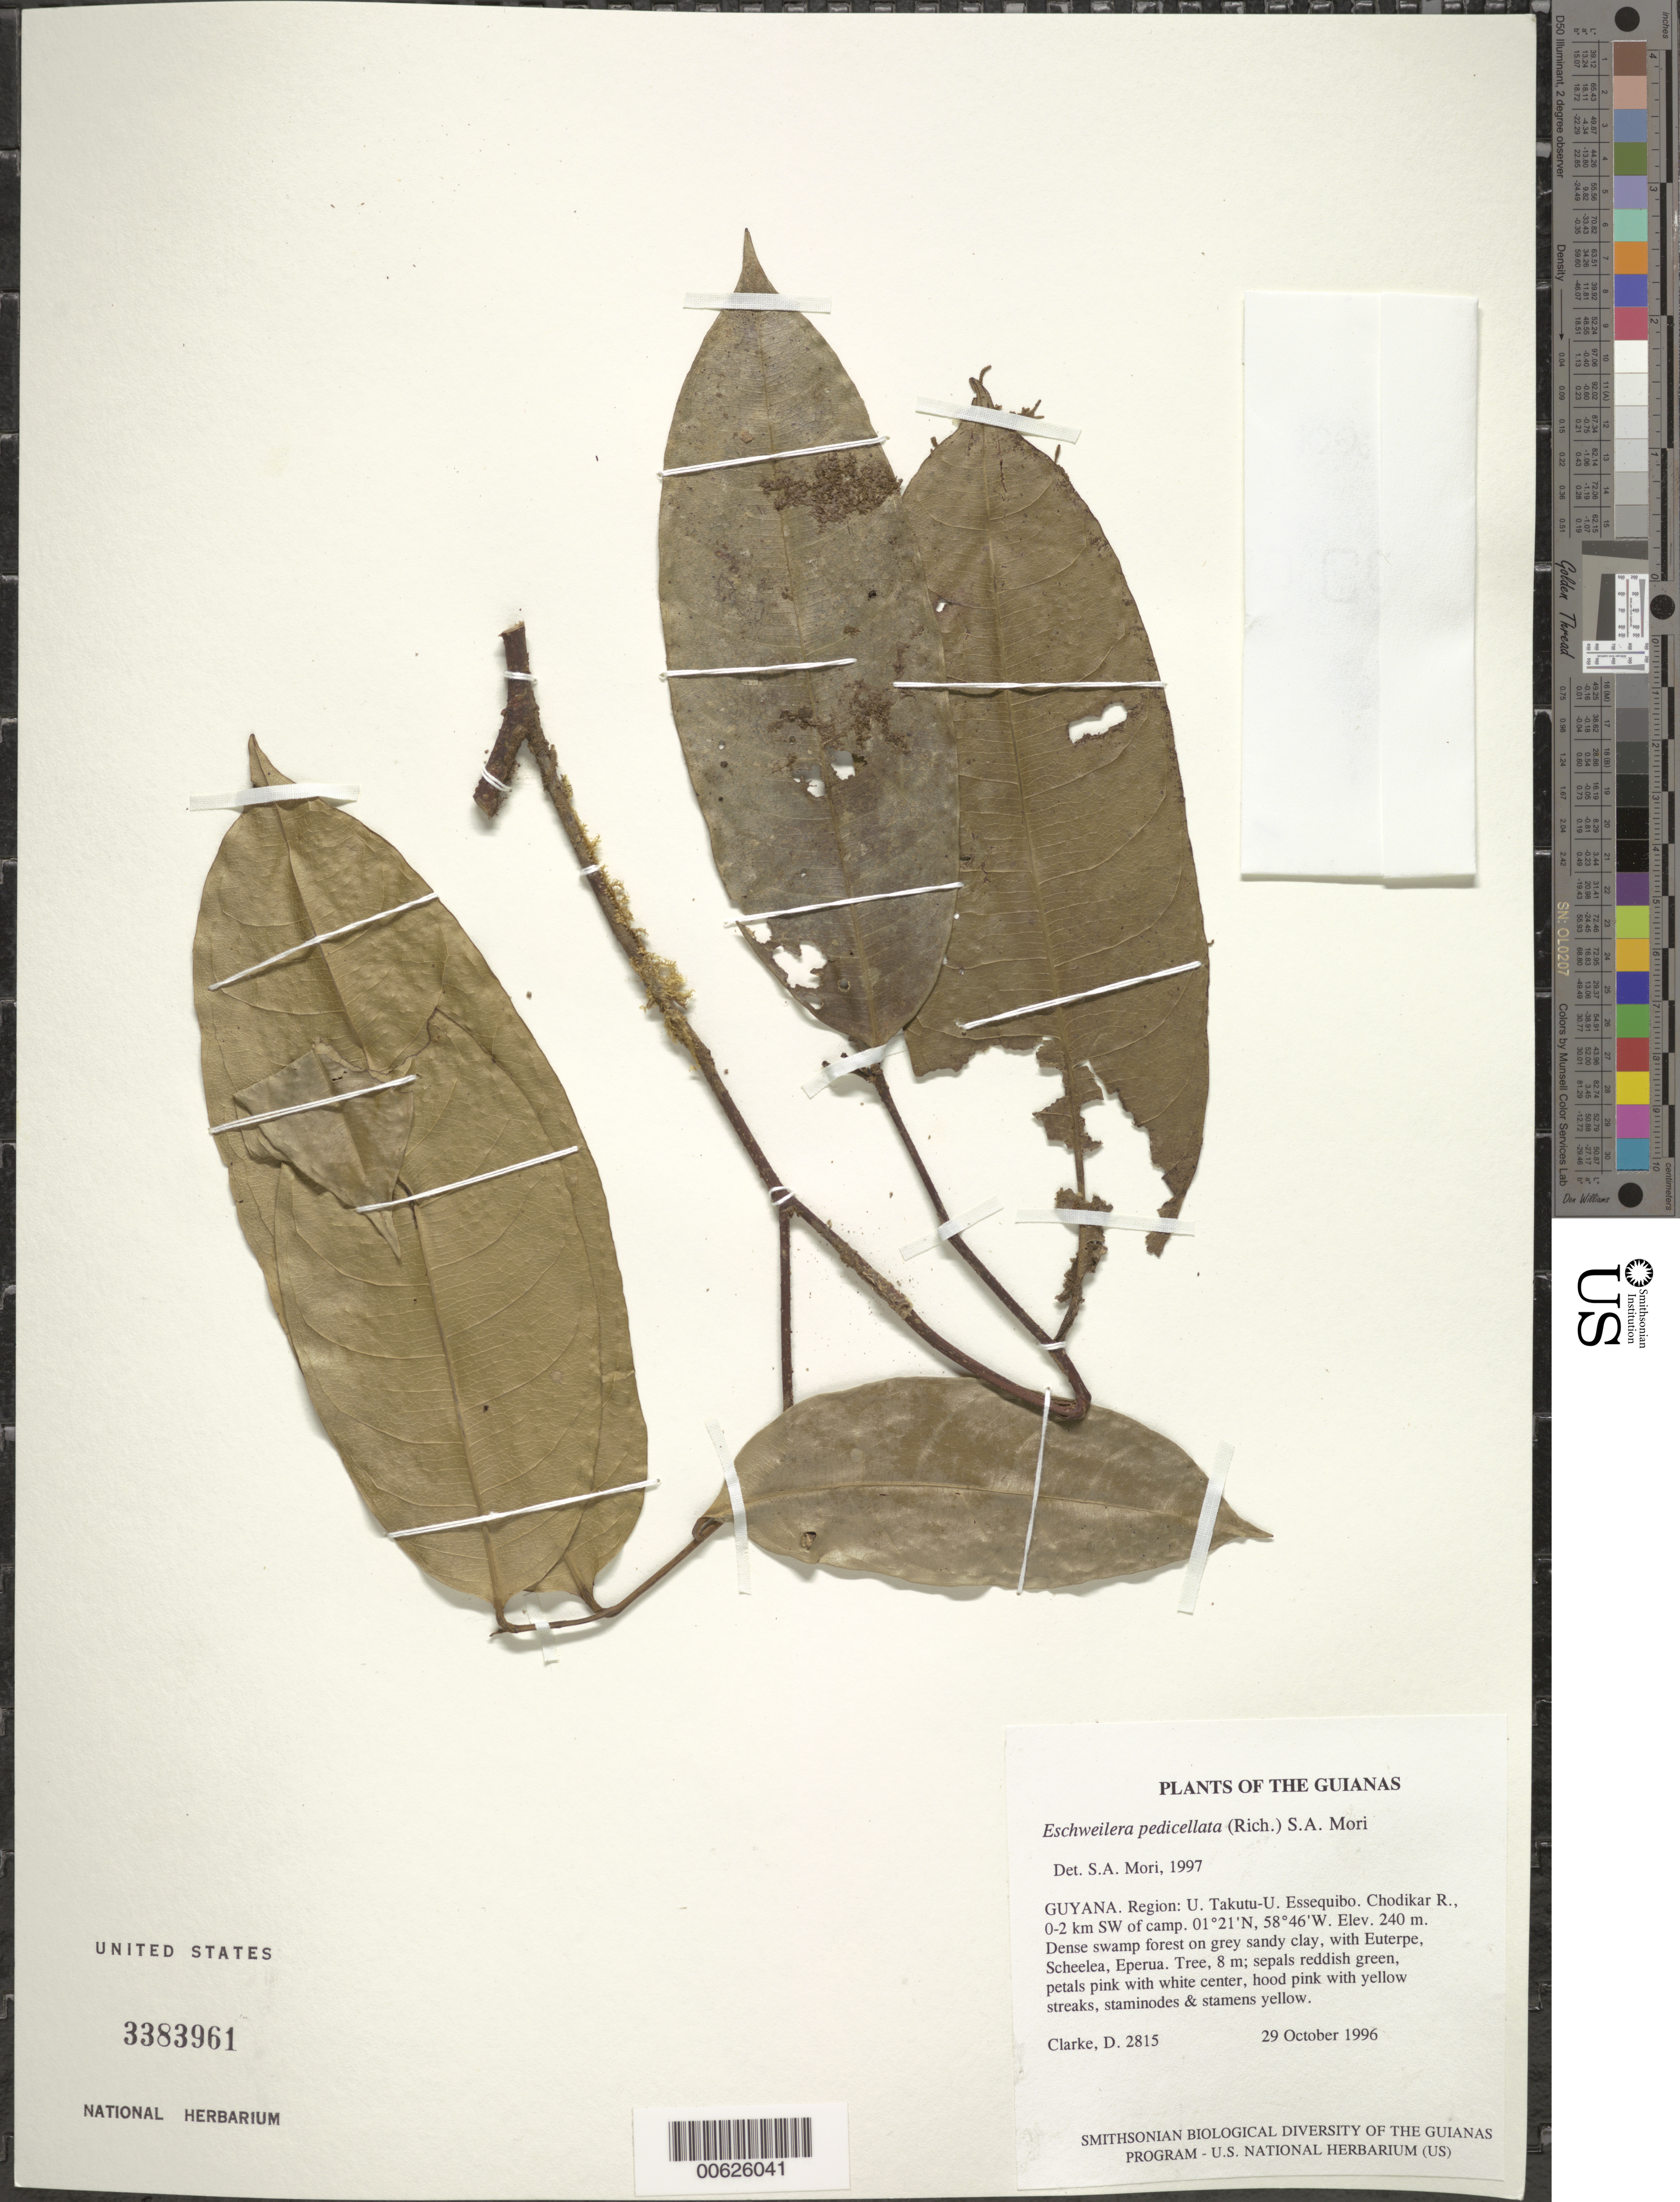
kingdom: Plantae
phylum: Tracheophyta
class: Magnoliopsida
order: Ericales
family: Lecythidaceae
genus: Eschweilera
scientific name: Eschweilera pedicellata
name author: (Rich.) S.A. Mori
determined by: Mori, Scott A.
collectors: H. D. Clarke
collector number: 2815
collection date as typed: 29 October 1996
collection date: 1996-10-29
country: Guyana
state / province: U. Takutu-U. Essequibo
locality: Chodikar R., 0-2 km SW of camp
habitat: Dense swamp forest on grey sandy clay, with Euterpe, Scheelea, Eperua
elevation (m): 240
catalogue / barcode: US 3383961